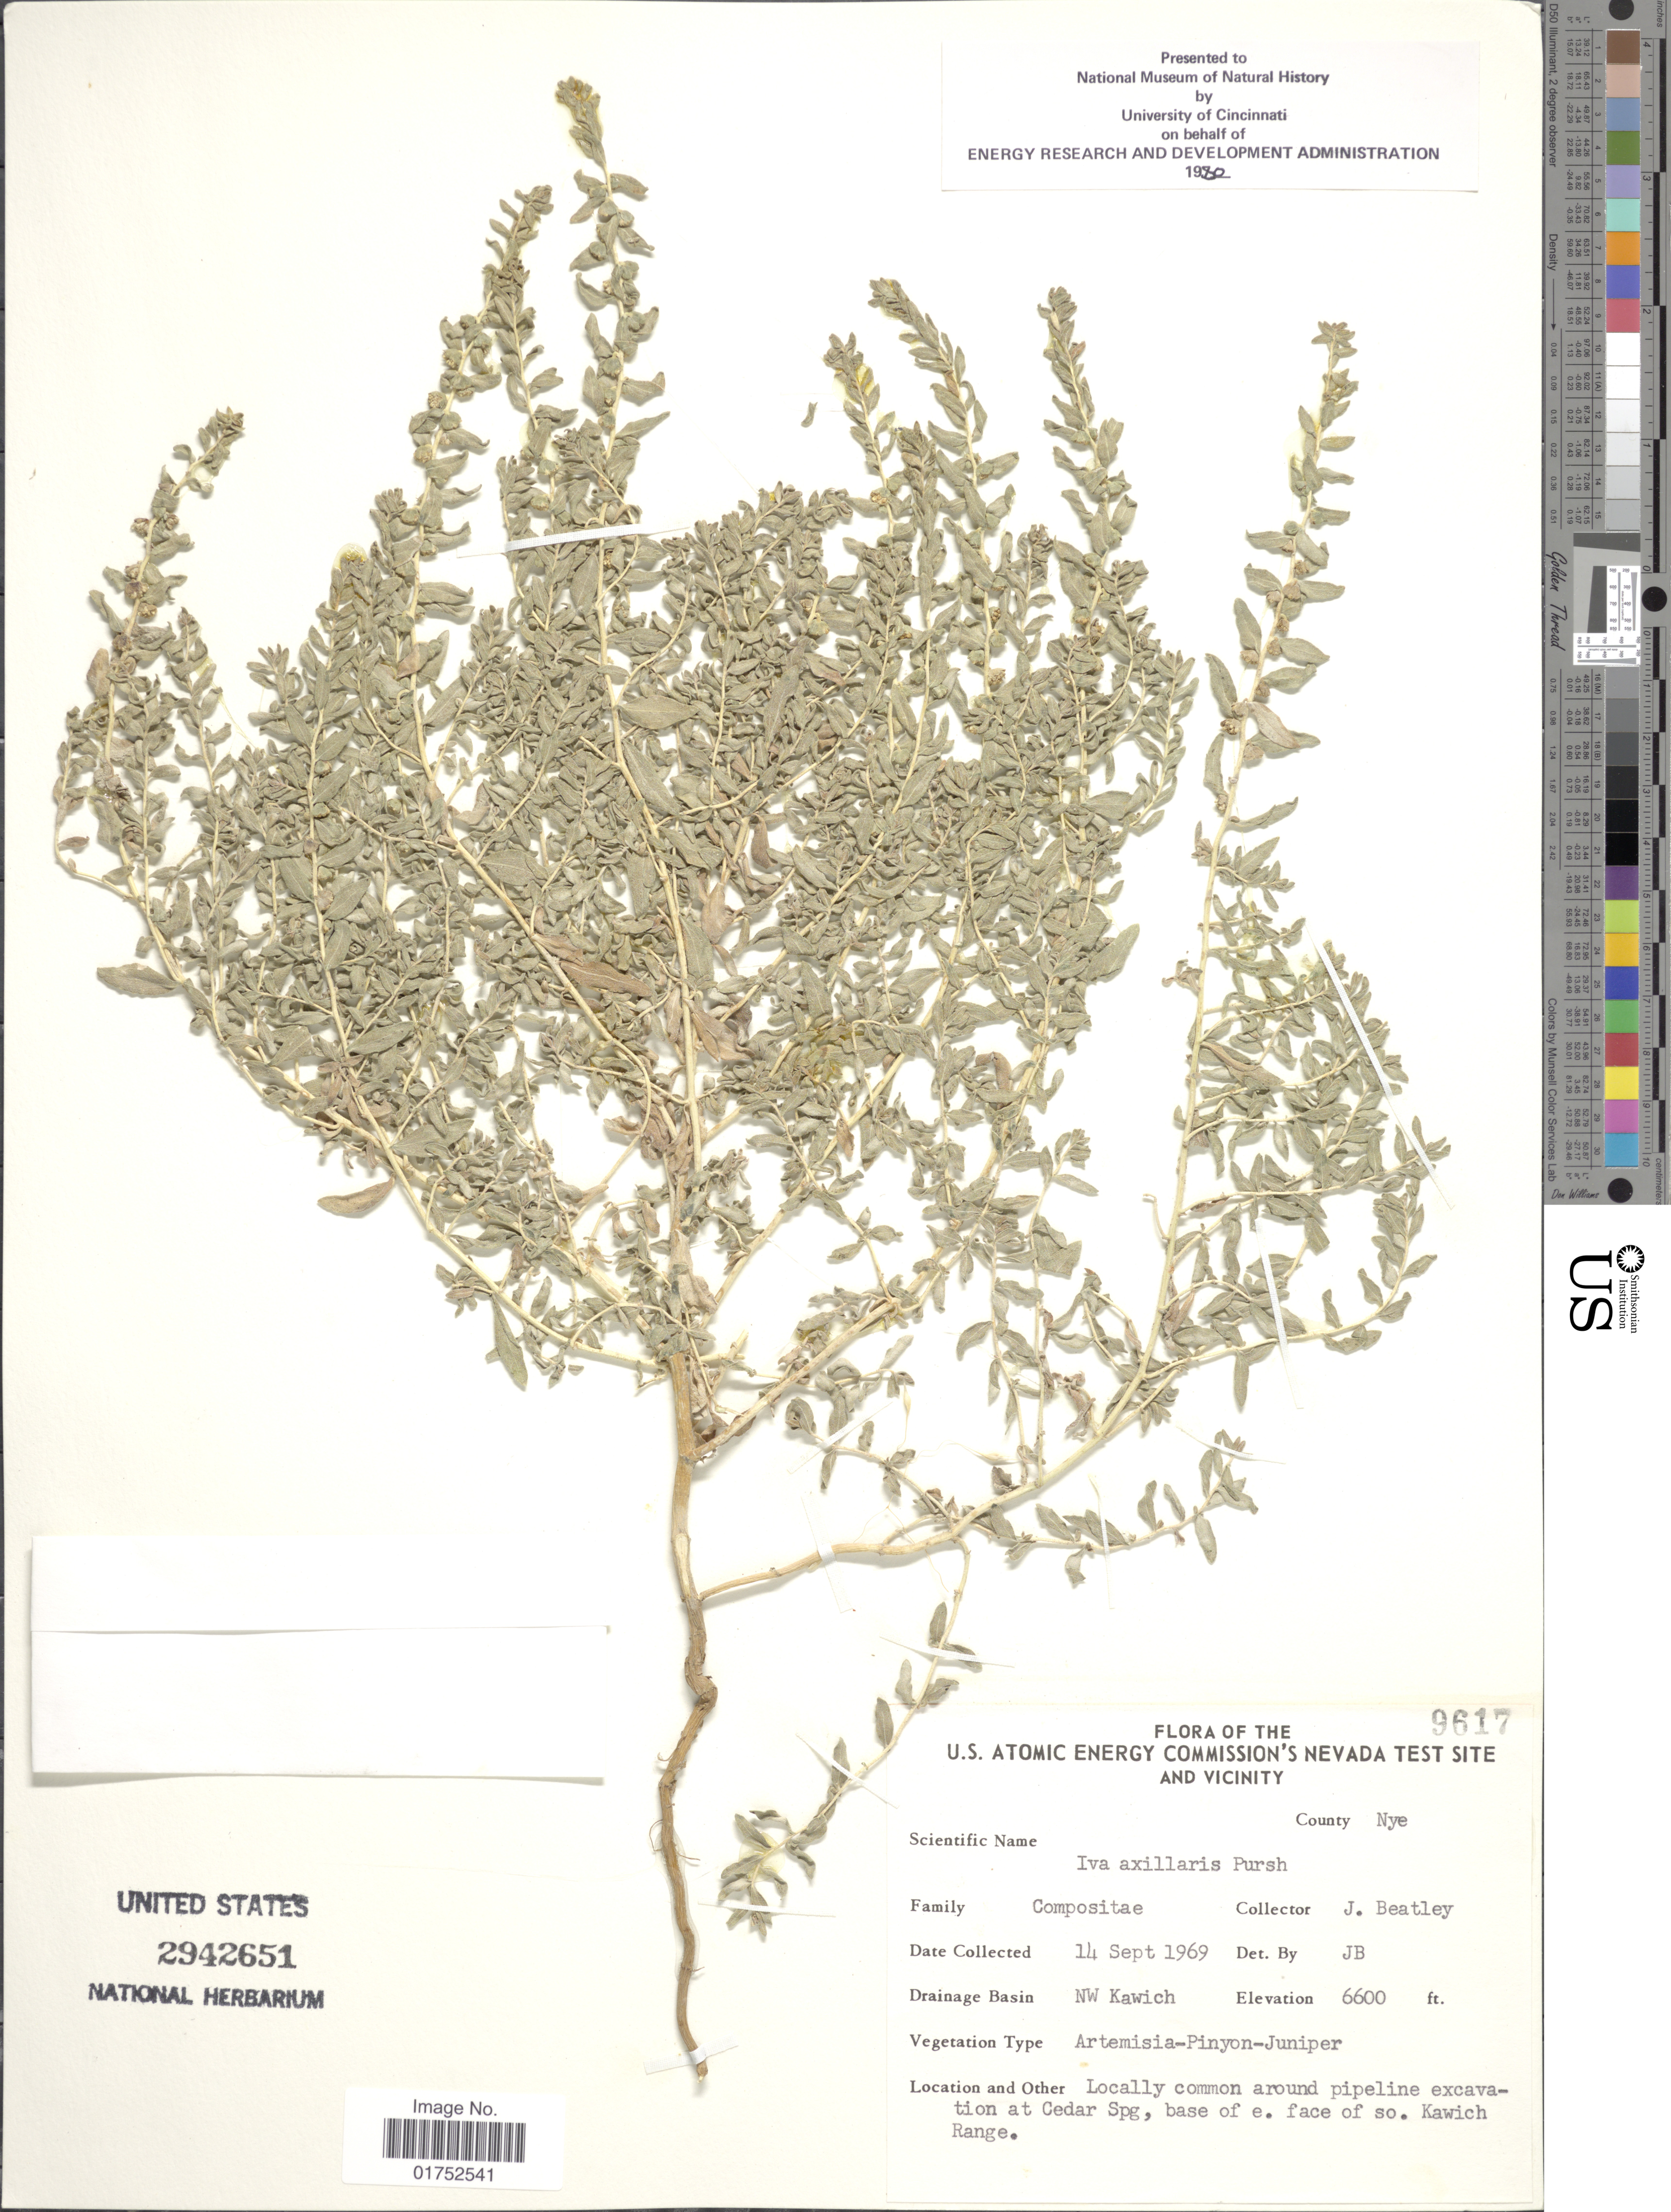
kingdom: Plantae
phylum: Tracheophyta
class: Magnoliopsida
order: Asterales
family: Asteraceae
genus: Iva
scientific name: Iva axillaris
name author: Pursh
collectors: J. C. Beatley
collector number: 9617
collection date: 1969-09-14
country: United States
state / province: Nevada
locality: U. S. Atomic Energy Commission's Nevada Test Site and Vicinity, County Nye, NW Kawich, Cedar Spg, base of e. face of so. Kawich Range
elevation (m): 2012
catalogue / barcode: US 2942651